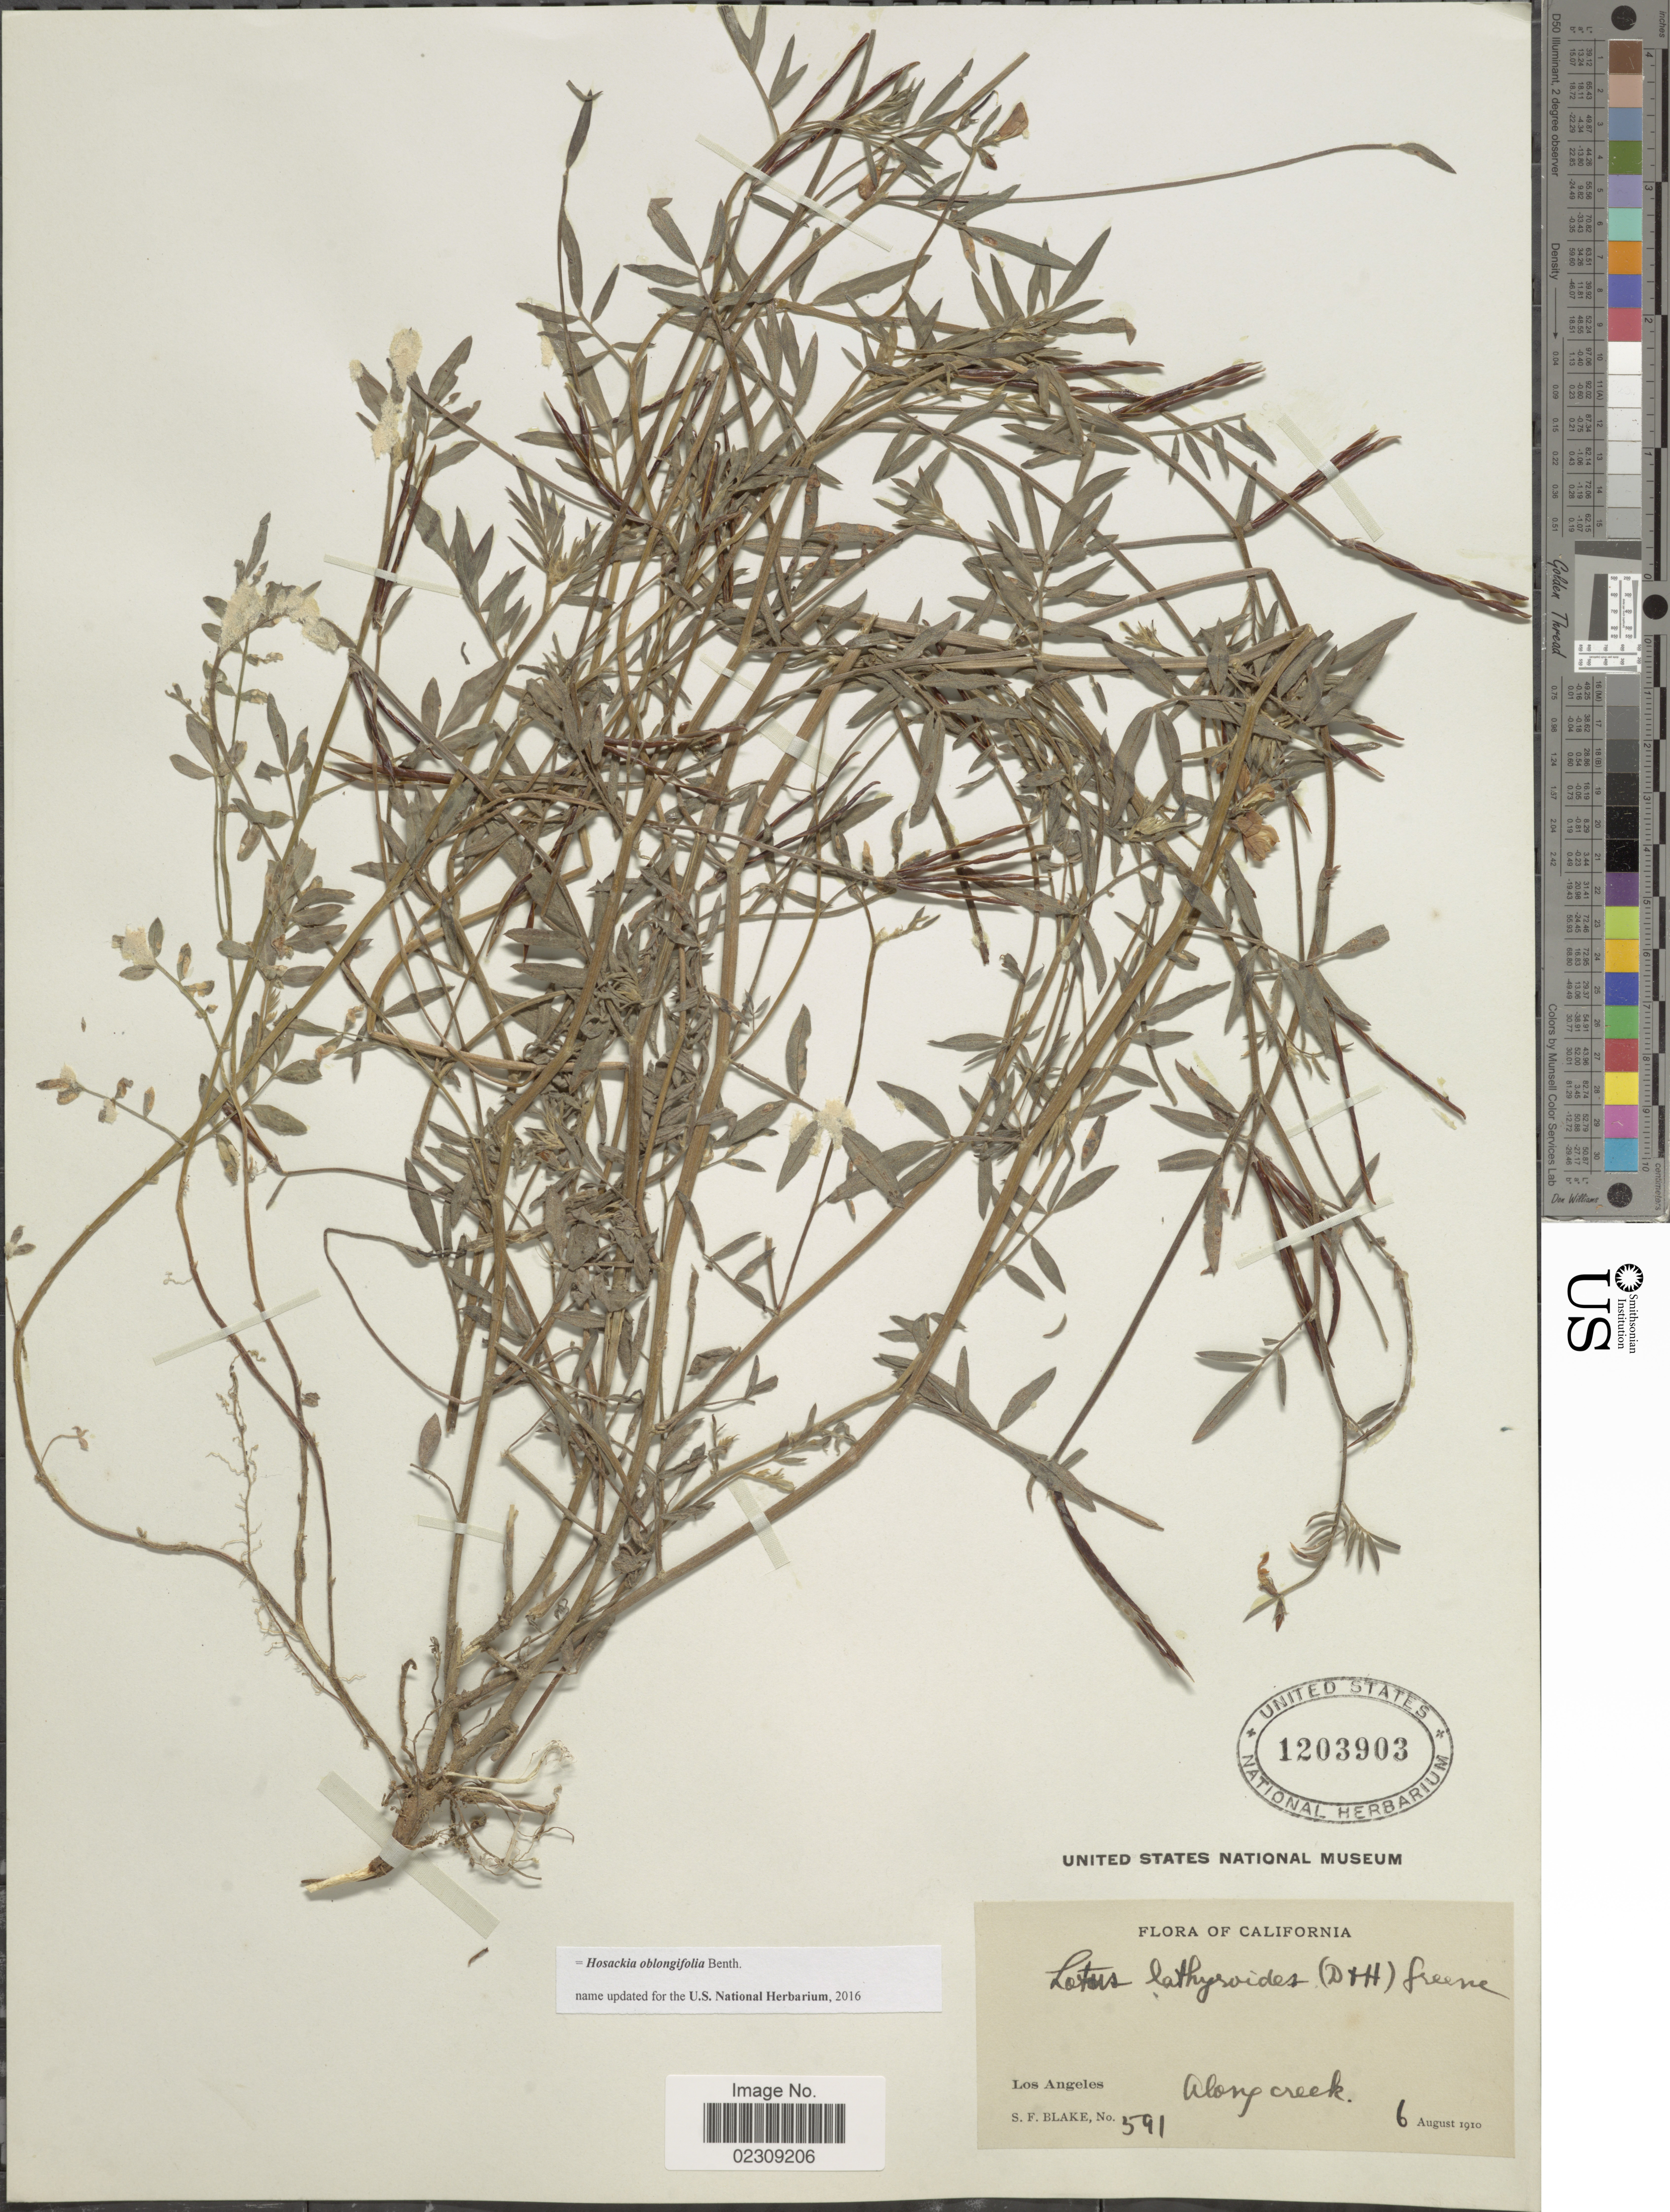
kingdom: Plantae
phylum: Tracheophyta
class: Magnoliopsida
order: Fabales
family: Fabaceae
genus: Hosackia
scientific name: Hosackia oblongifolia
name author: Benth.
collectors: S. Blake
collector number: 591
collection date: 1910-08-06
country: United States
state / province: California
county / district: Los Angeles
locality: Los Angeles, Along creek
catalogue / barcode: US 1203903